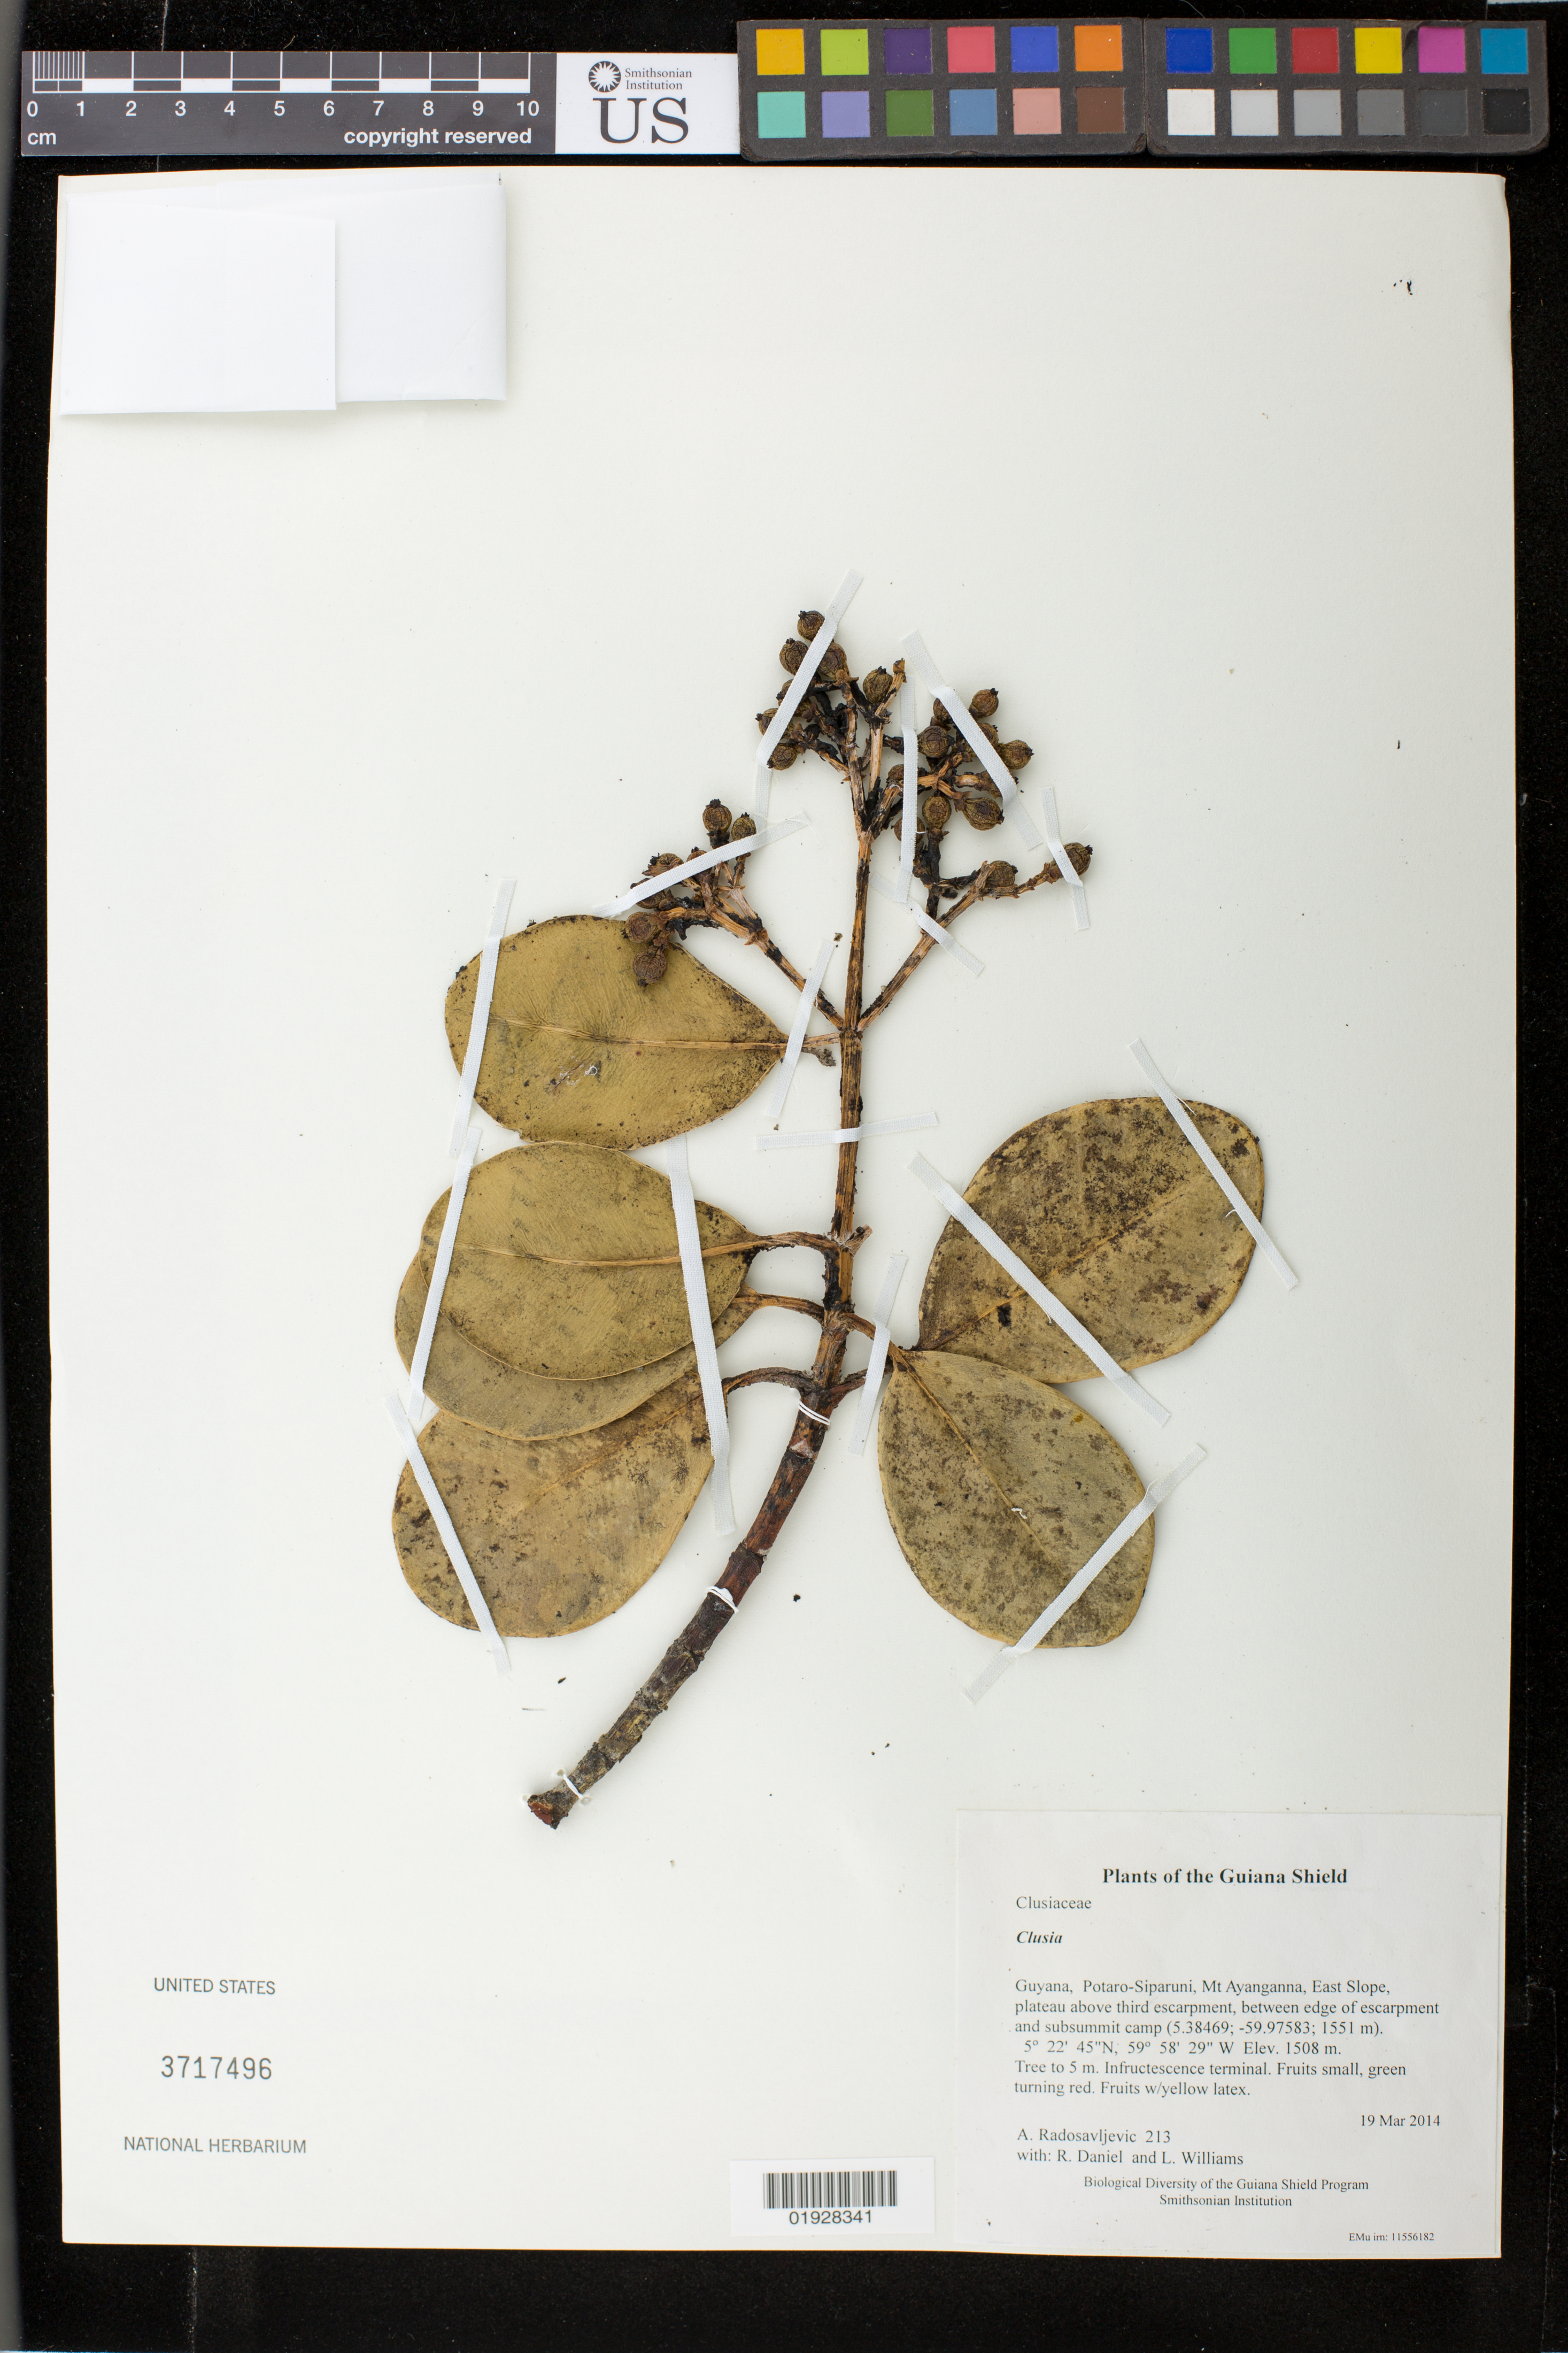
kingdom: Plantae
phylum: Tracheophyta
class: Magnoliopsida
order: Malpighiales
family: Clusiaceae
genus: Clusia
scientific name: Clusia sp.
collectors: A. Radosavljevic, R. Daniel & L. Williams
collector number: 213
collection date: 2014-03-19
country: Guyana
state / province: Potaro-Siparuni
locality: Mt Ayanganna, East Slope, plateau above third escarpment, between edge of escarpment and subsummit camp (5.38469; -59.97583; 1551 m).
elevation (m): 1508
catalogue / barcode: US 3717496